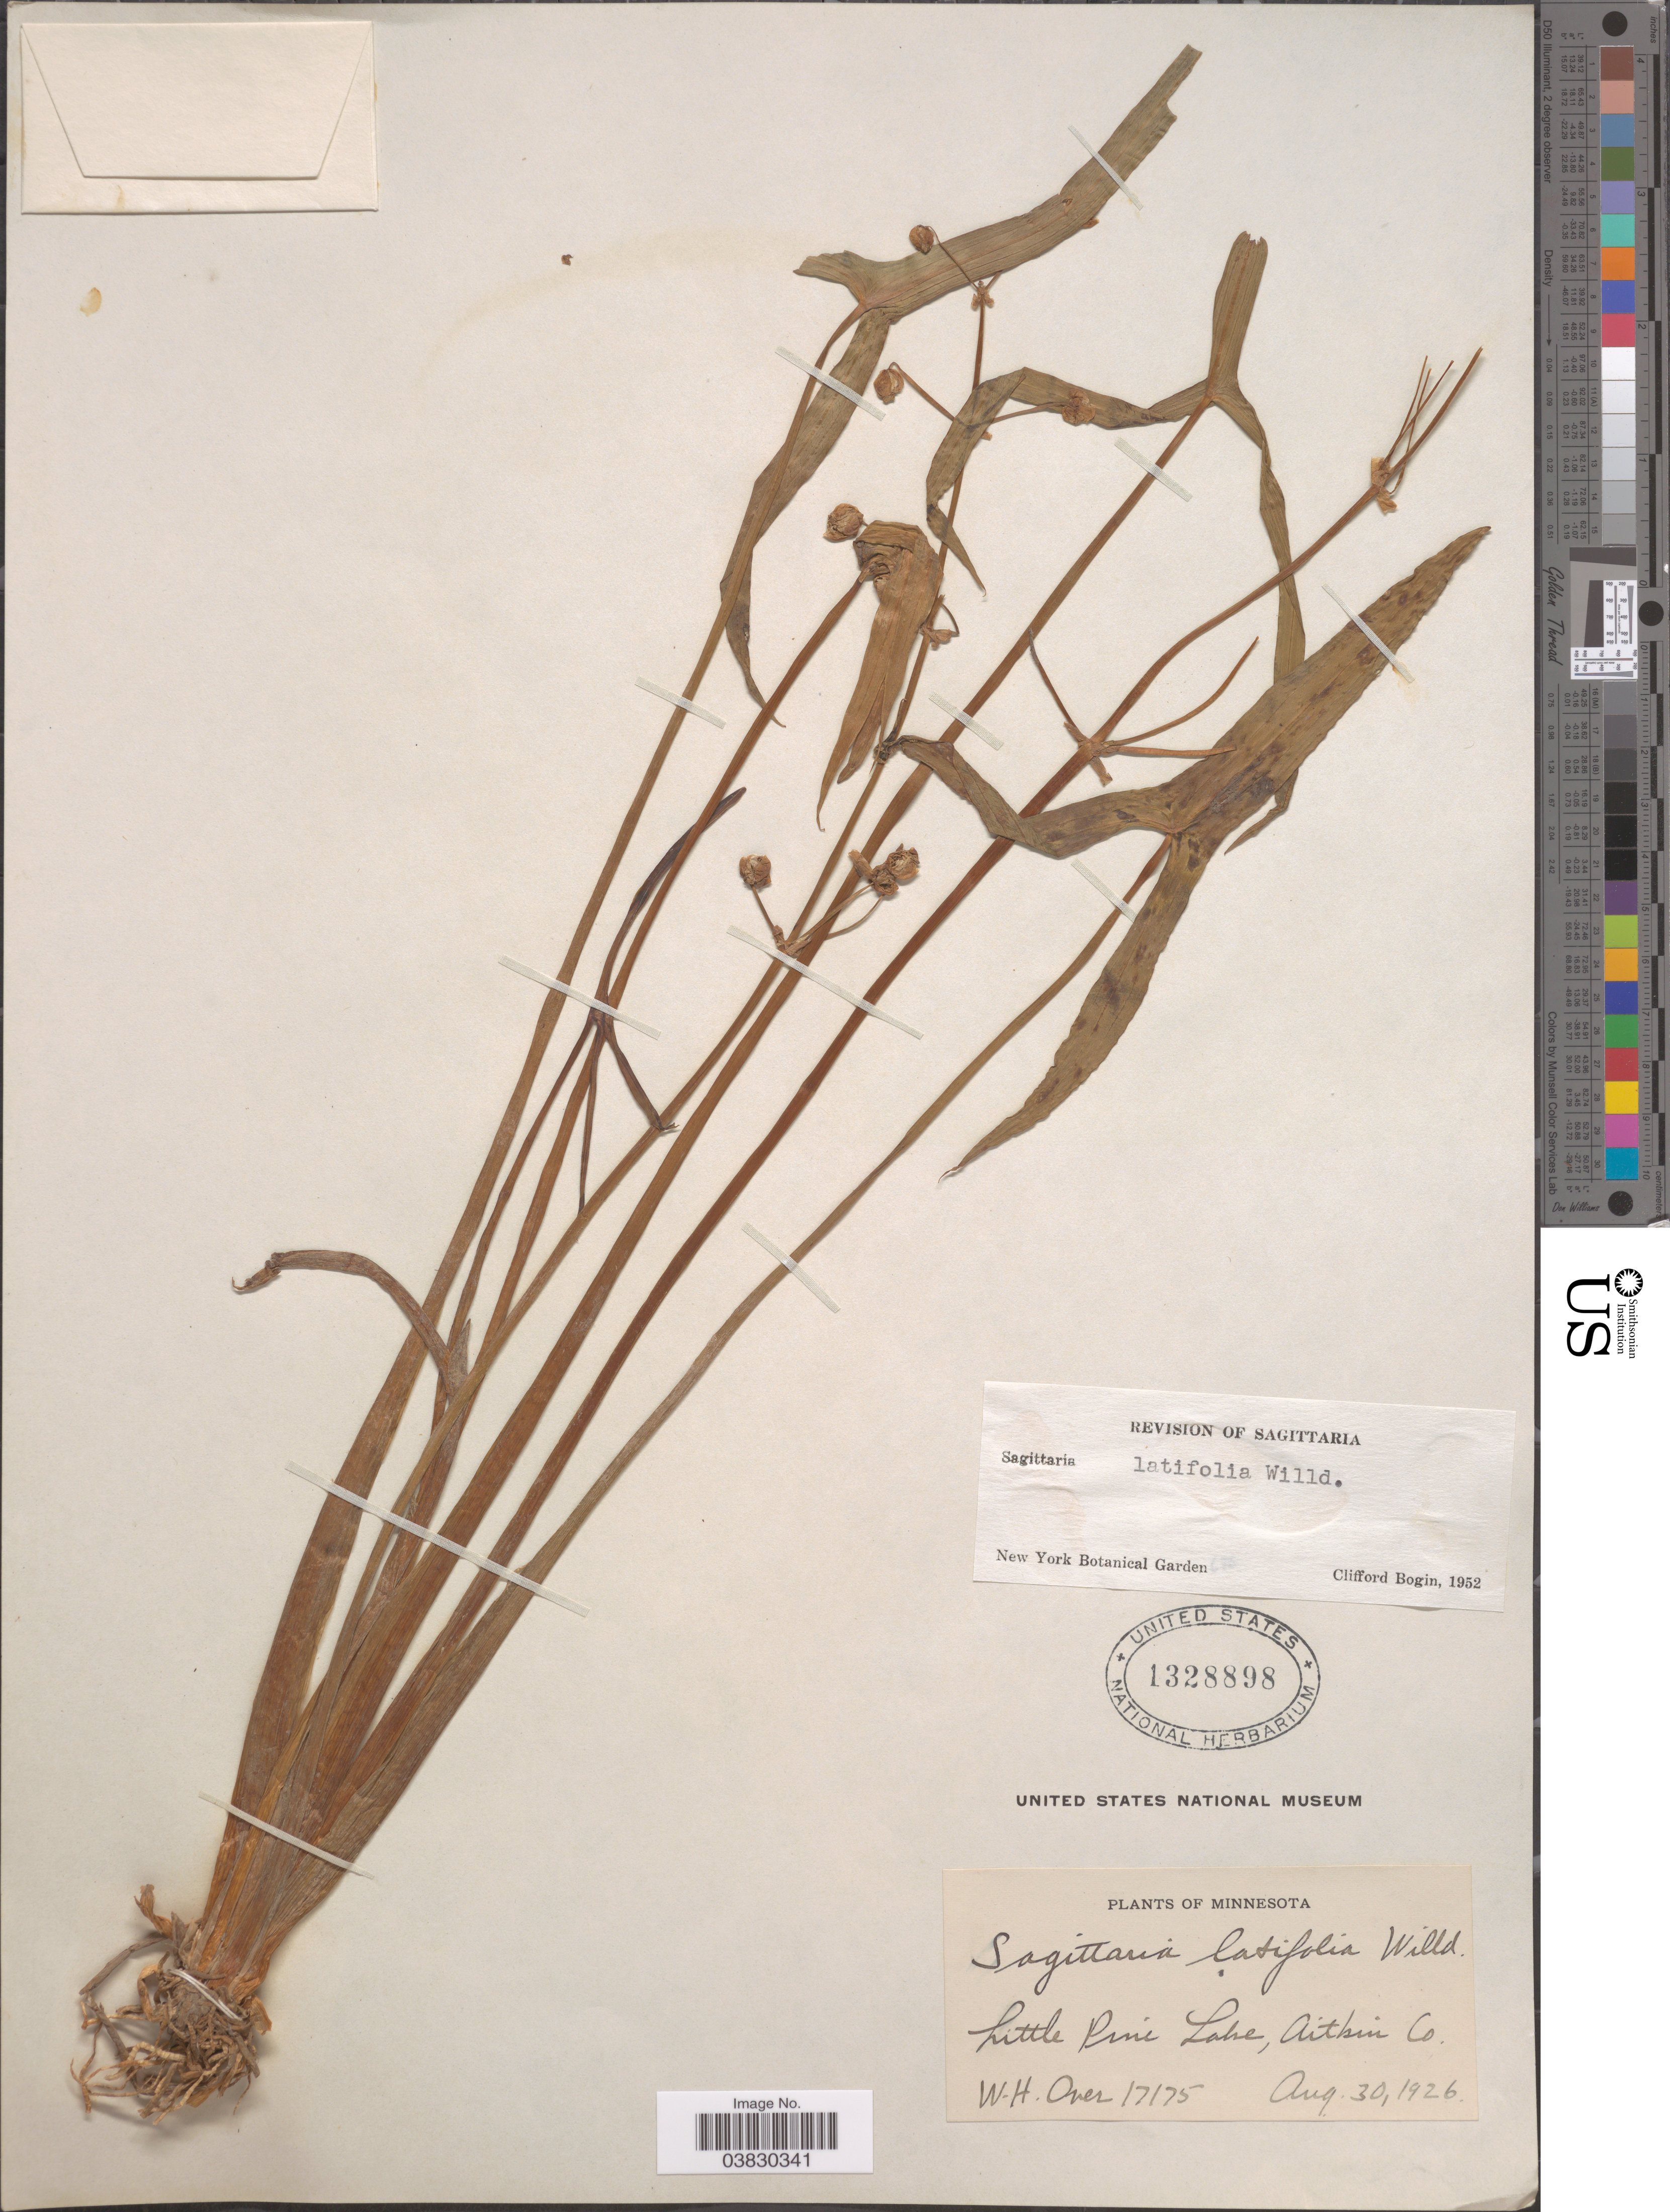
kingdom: Plantae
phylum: Tracheophyta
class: Liliopsida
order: Alismatales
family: Alismataceae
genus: Sagittaria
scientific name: Sagittaria latifolia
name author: Willd.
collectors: W. Over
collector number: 17175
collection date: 1926-08-30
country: United States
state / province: Minnesota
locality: Little Pine Lake, Aitkin Co.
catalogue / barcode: US 1328898